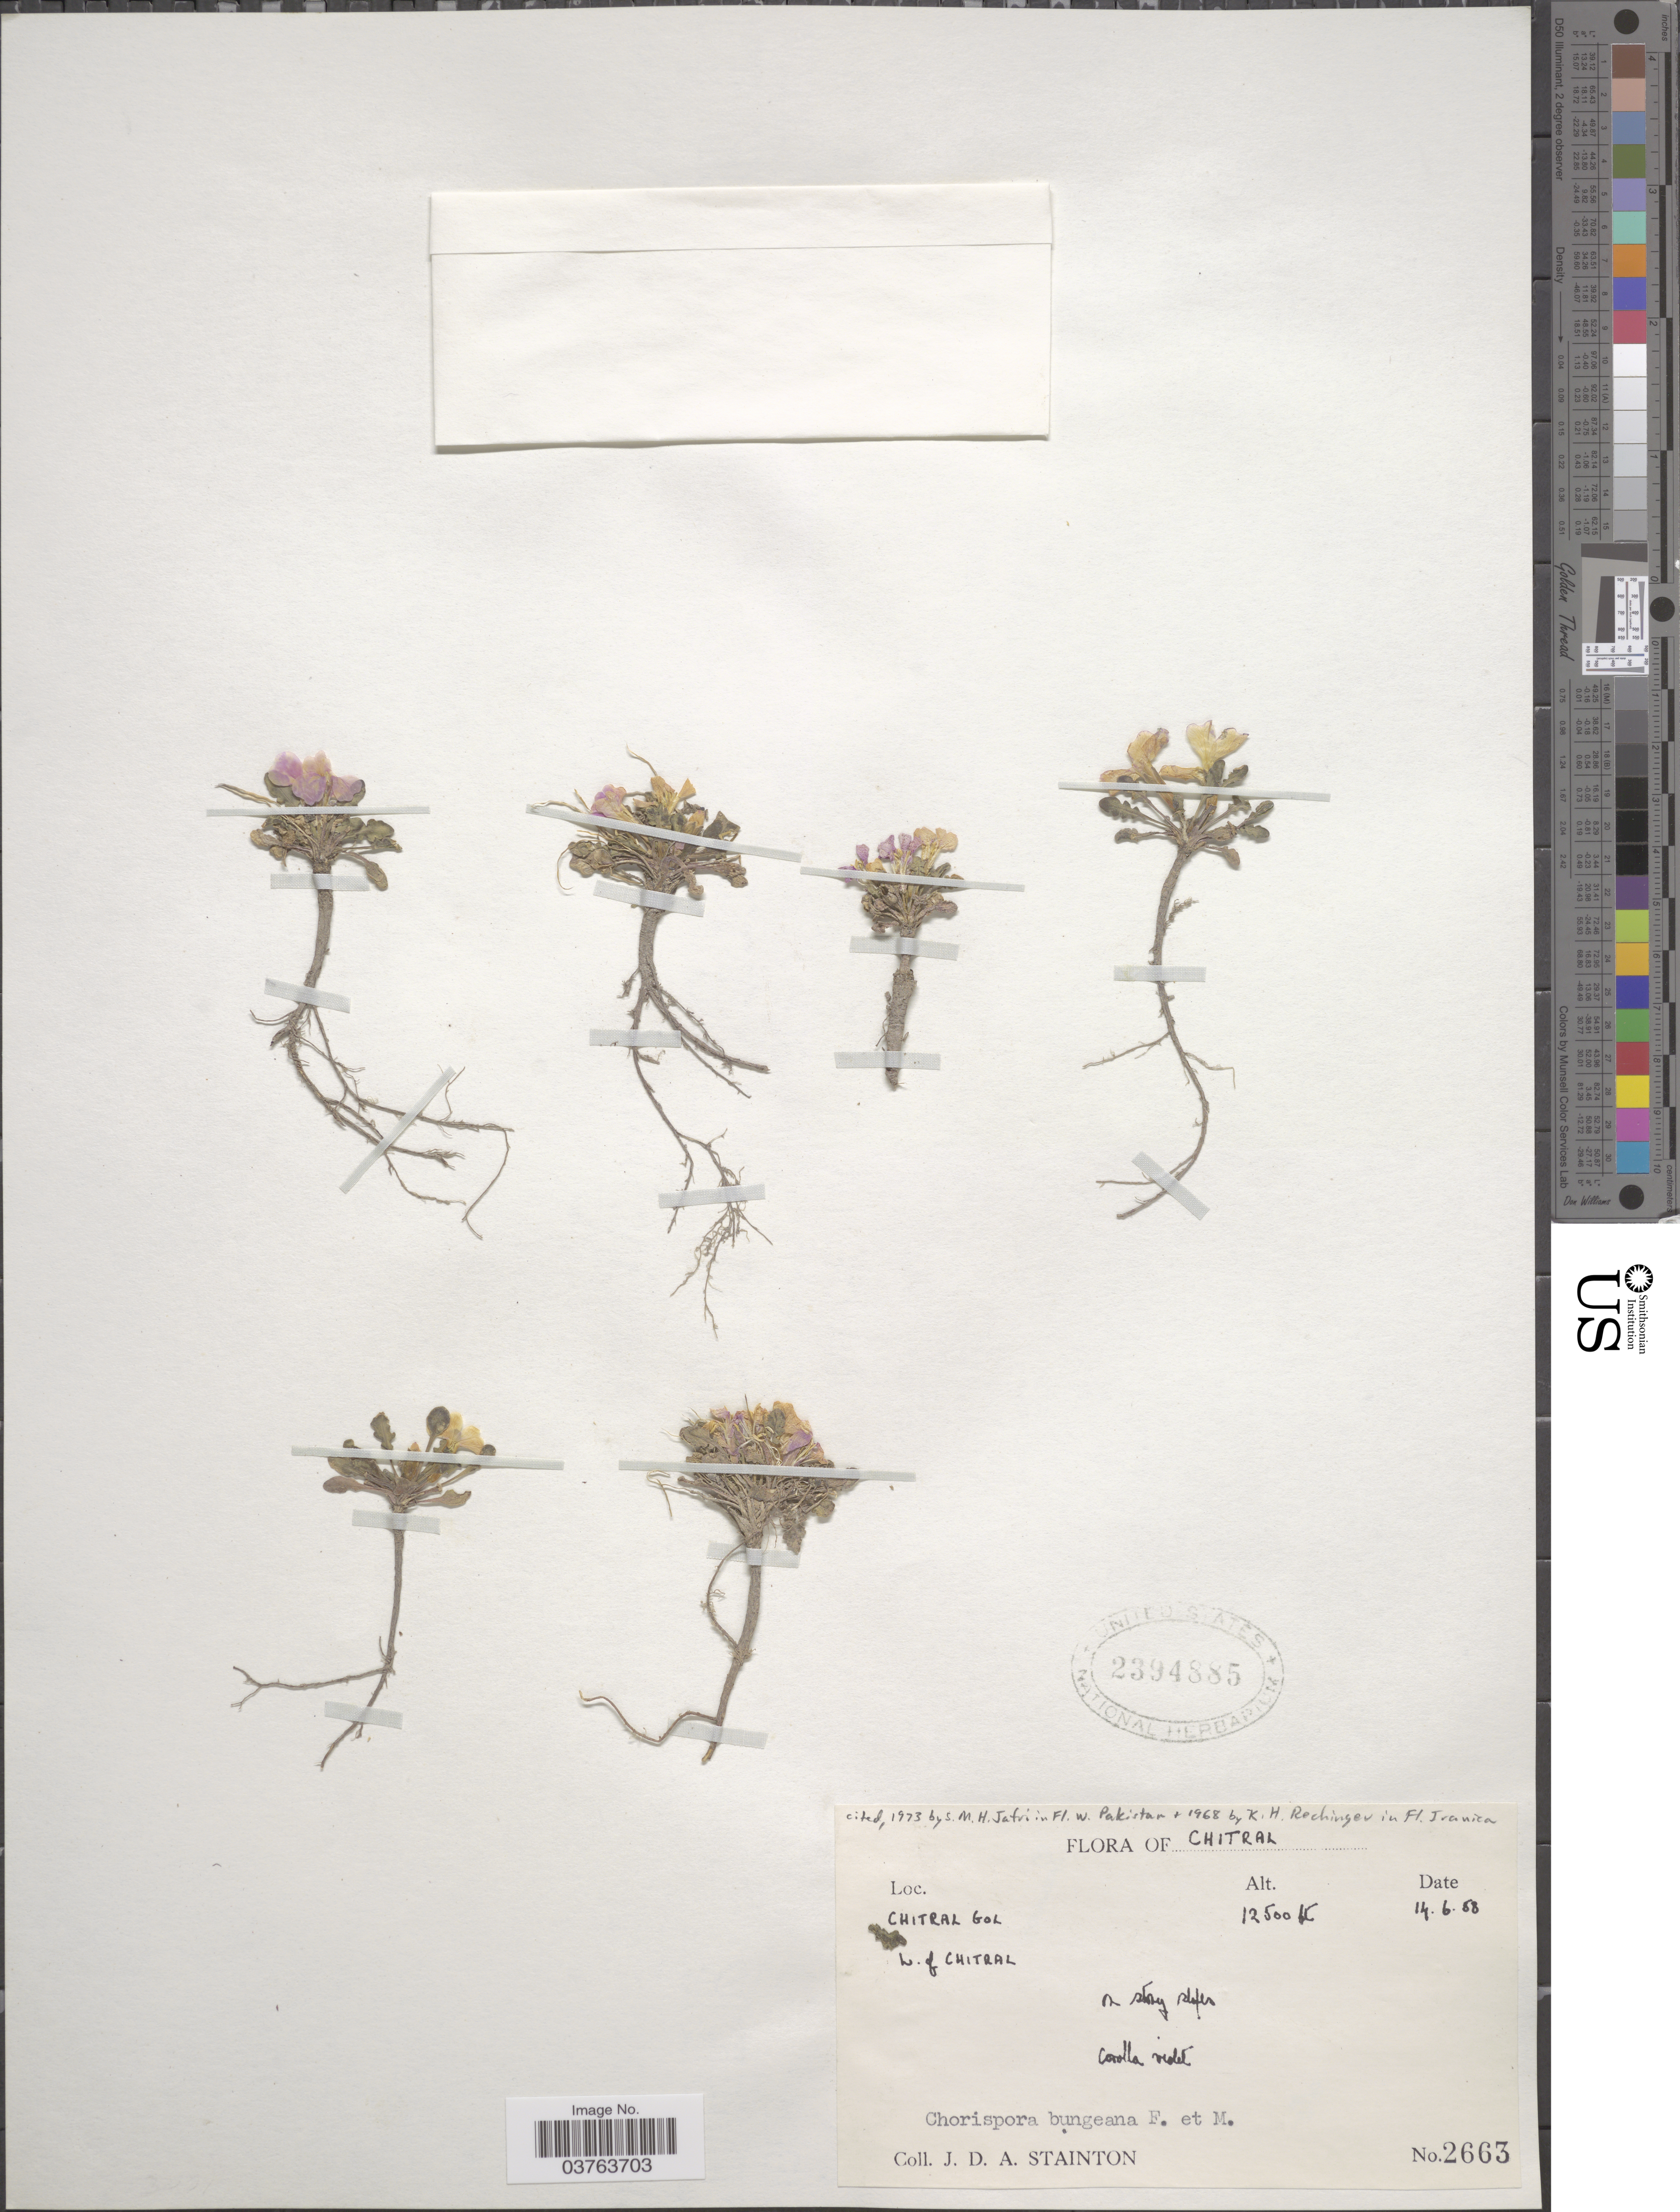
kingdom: Plantae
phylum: Tracheophyta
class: Magnoliopsida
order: Brassicales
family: Brassicaceae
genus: Chorispora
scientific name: Chorispora bungeana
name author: Fisch. & C.A. Mey.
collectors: J. Stainton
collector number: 2663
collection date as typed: Transcribed d/m/y: 14/6/58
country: Pakistan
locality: Chitral. Chitral Gol. W. of Chitral.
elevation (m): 3810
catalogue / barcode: US 2394885